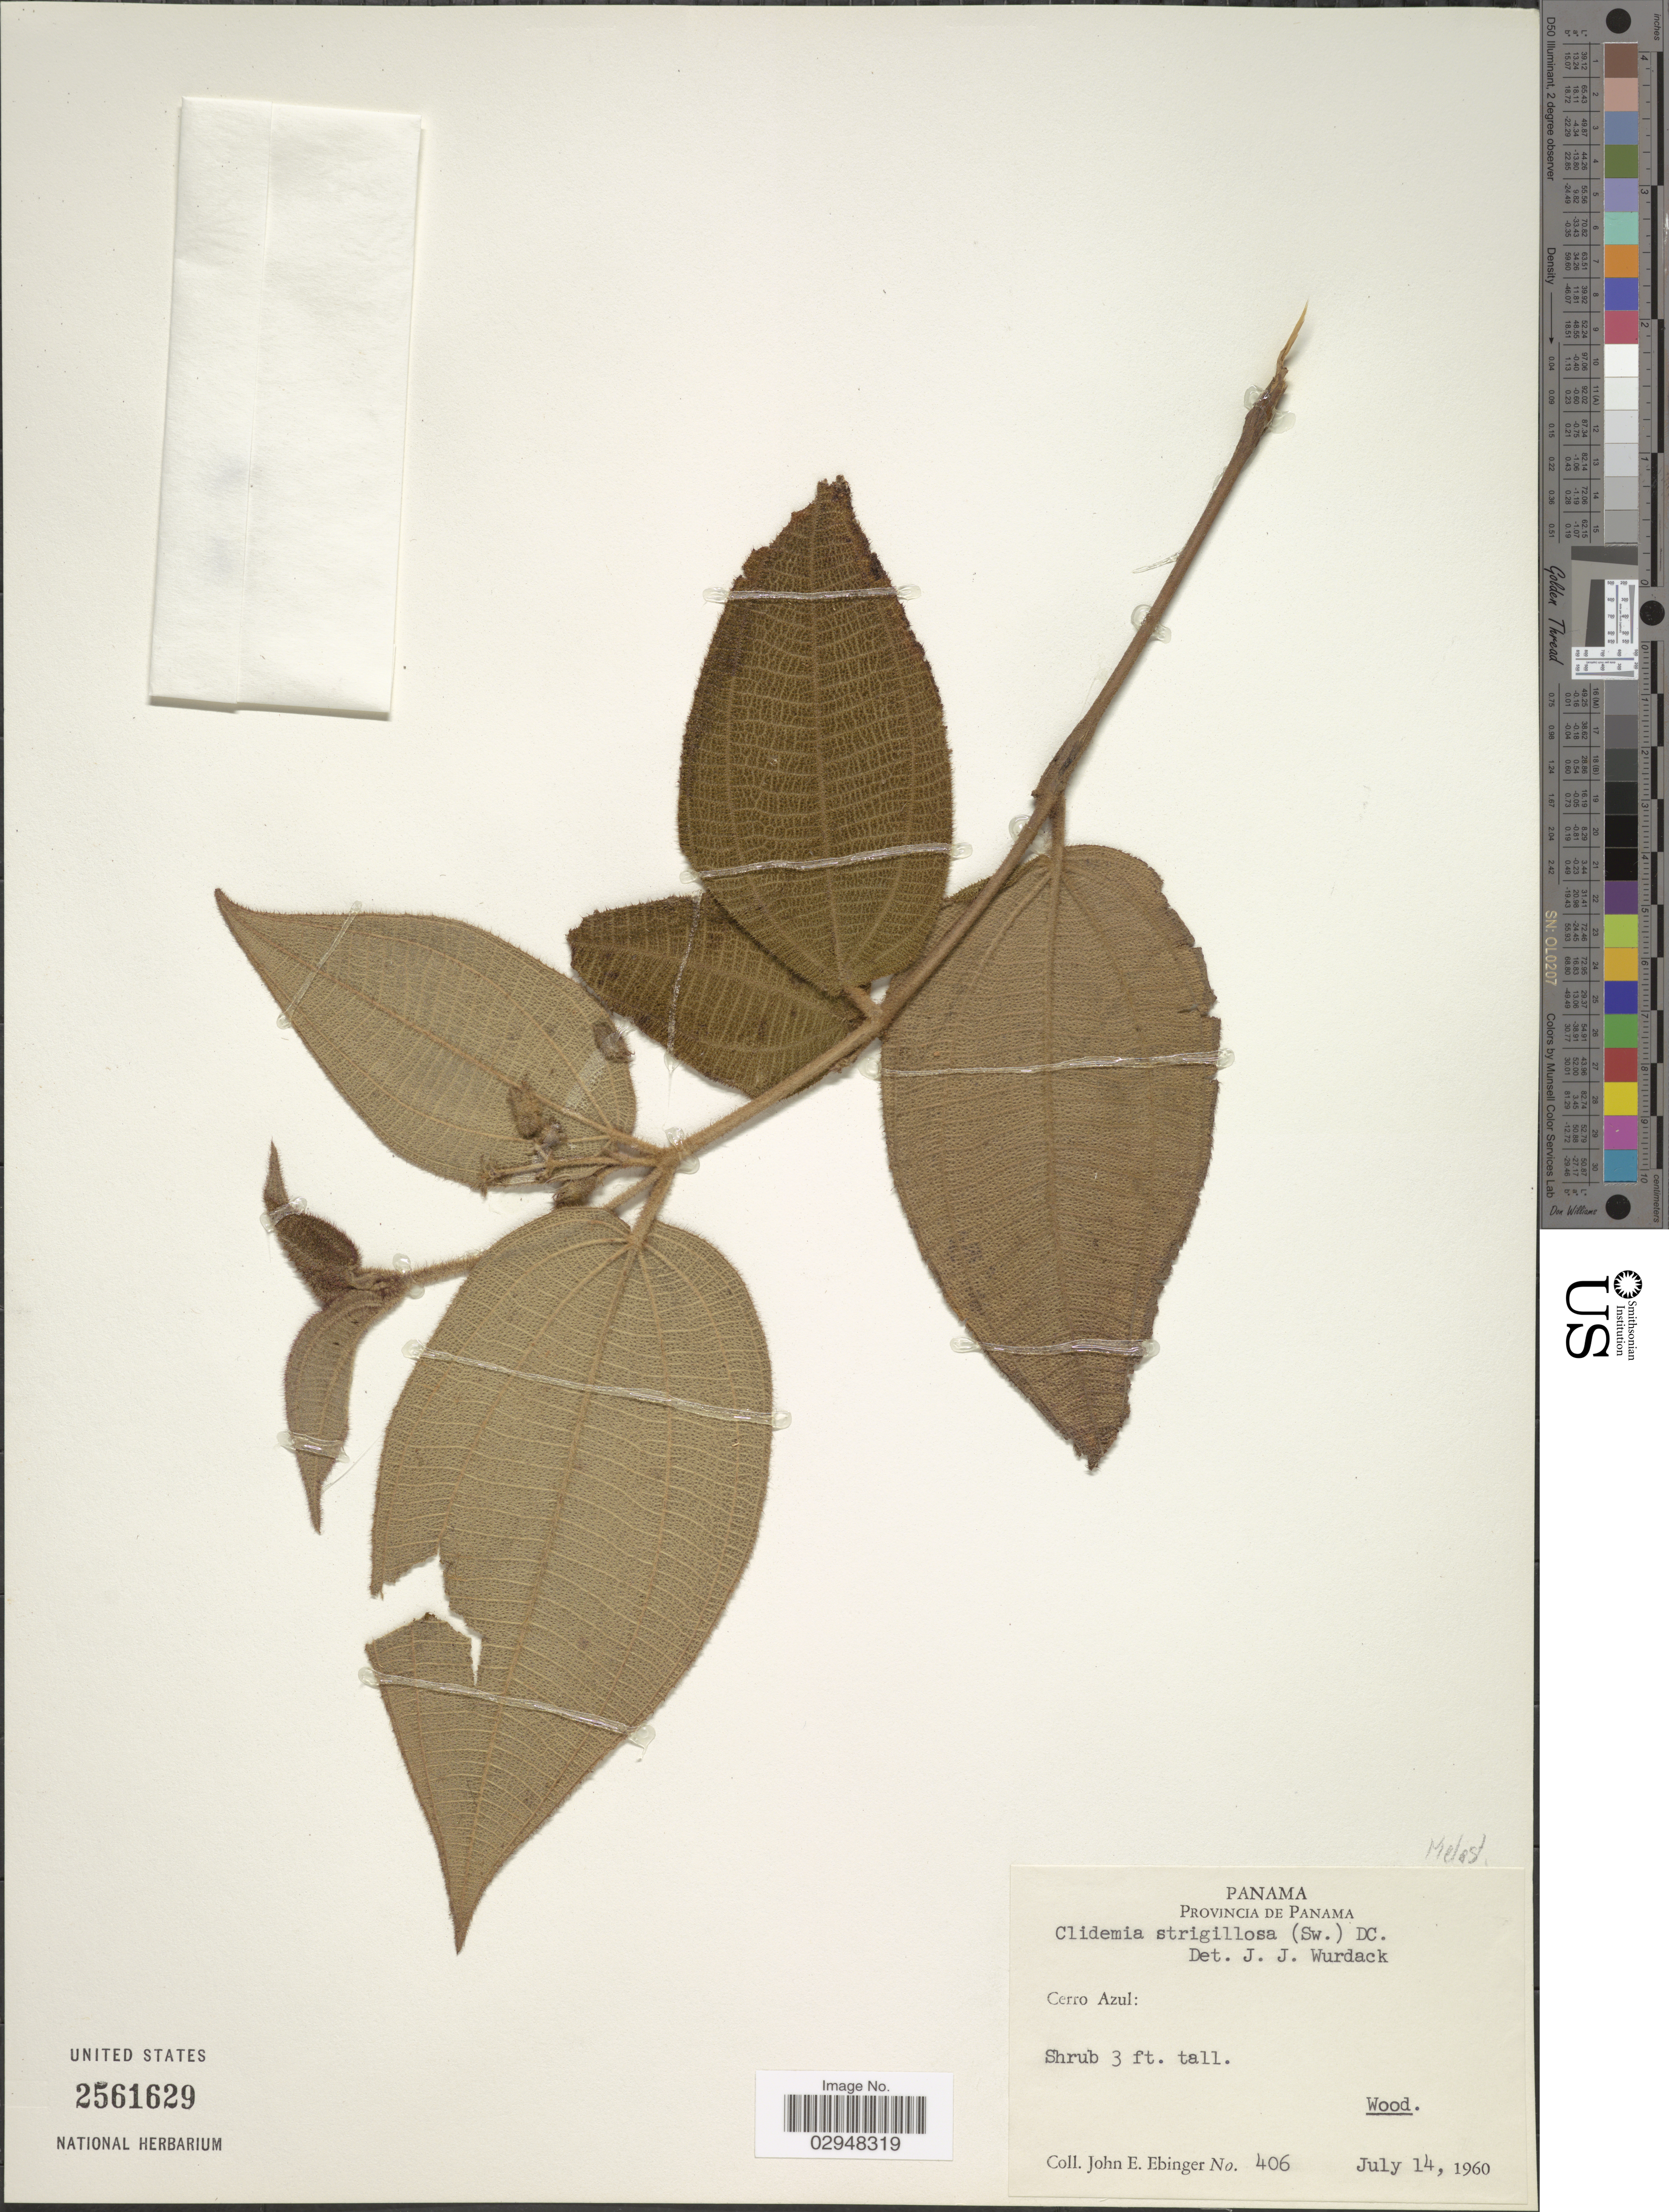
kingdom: Plantae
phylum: Tracheophyta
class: Magnoliopsida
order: Myrtales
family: Melastomataceae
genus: Clidemia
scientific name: Clidemia strigillosa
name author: (Sw.) DC.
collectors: J. Ebinger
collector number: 406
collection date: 1960-07-14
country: Panama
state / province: Panamá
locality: Cerro Azul.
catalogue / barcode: US 2561629